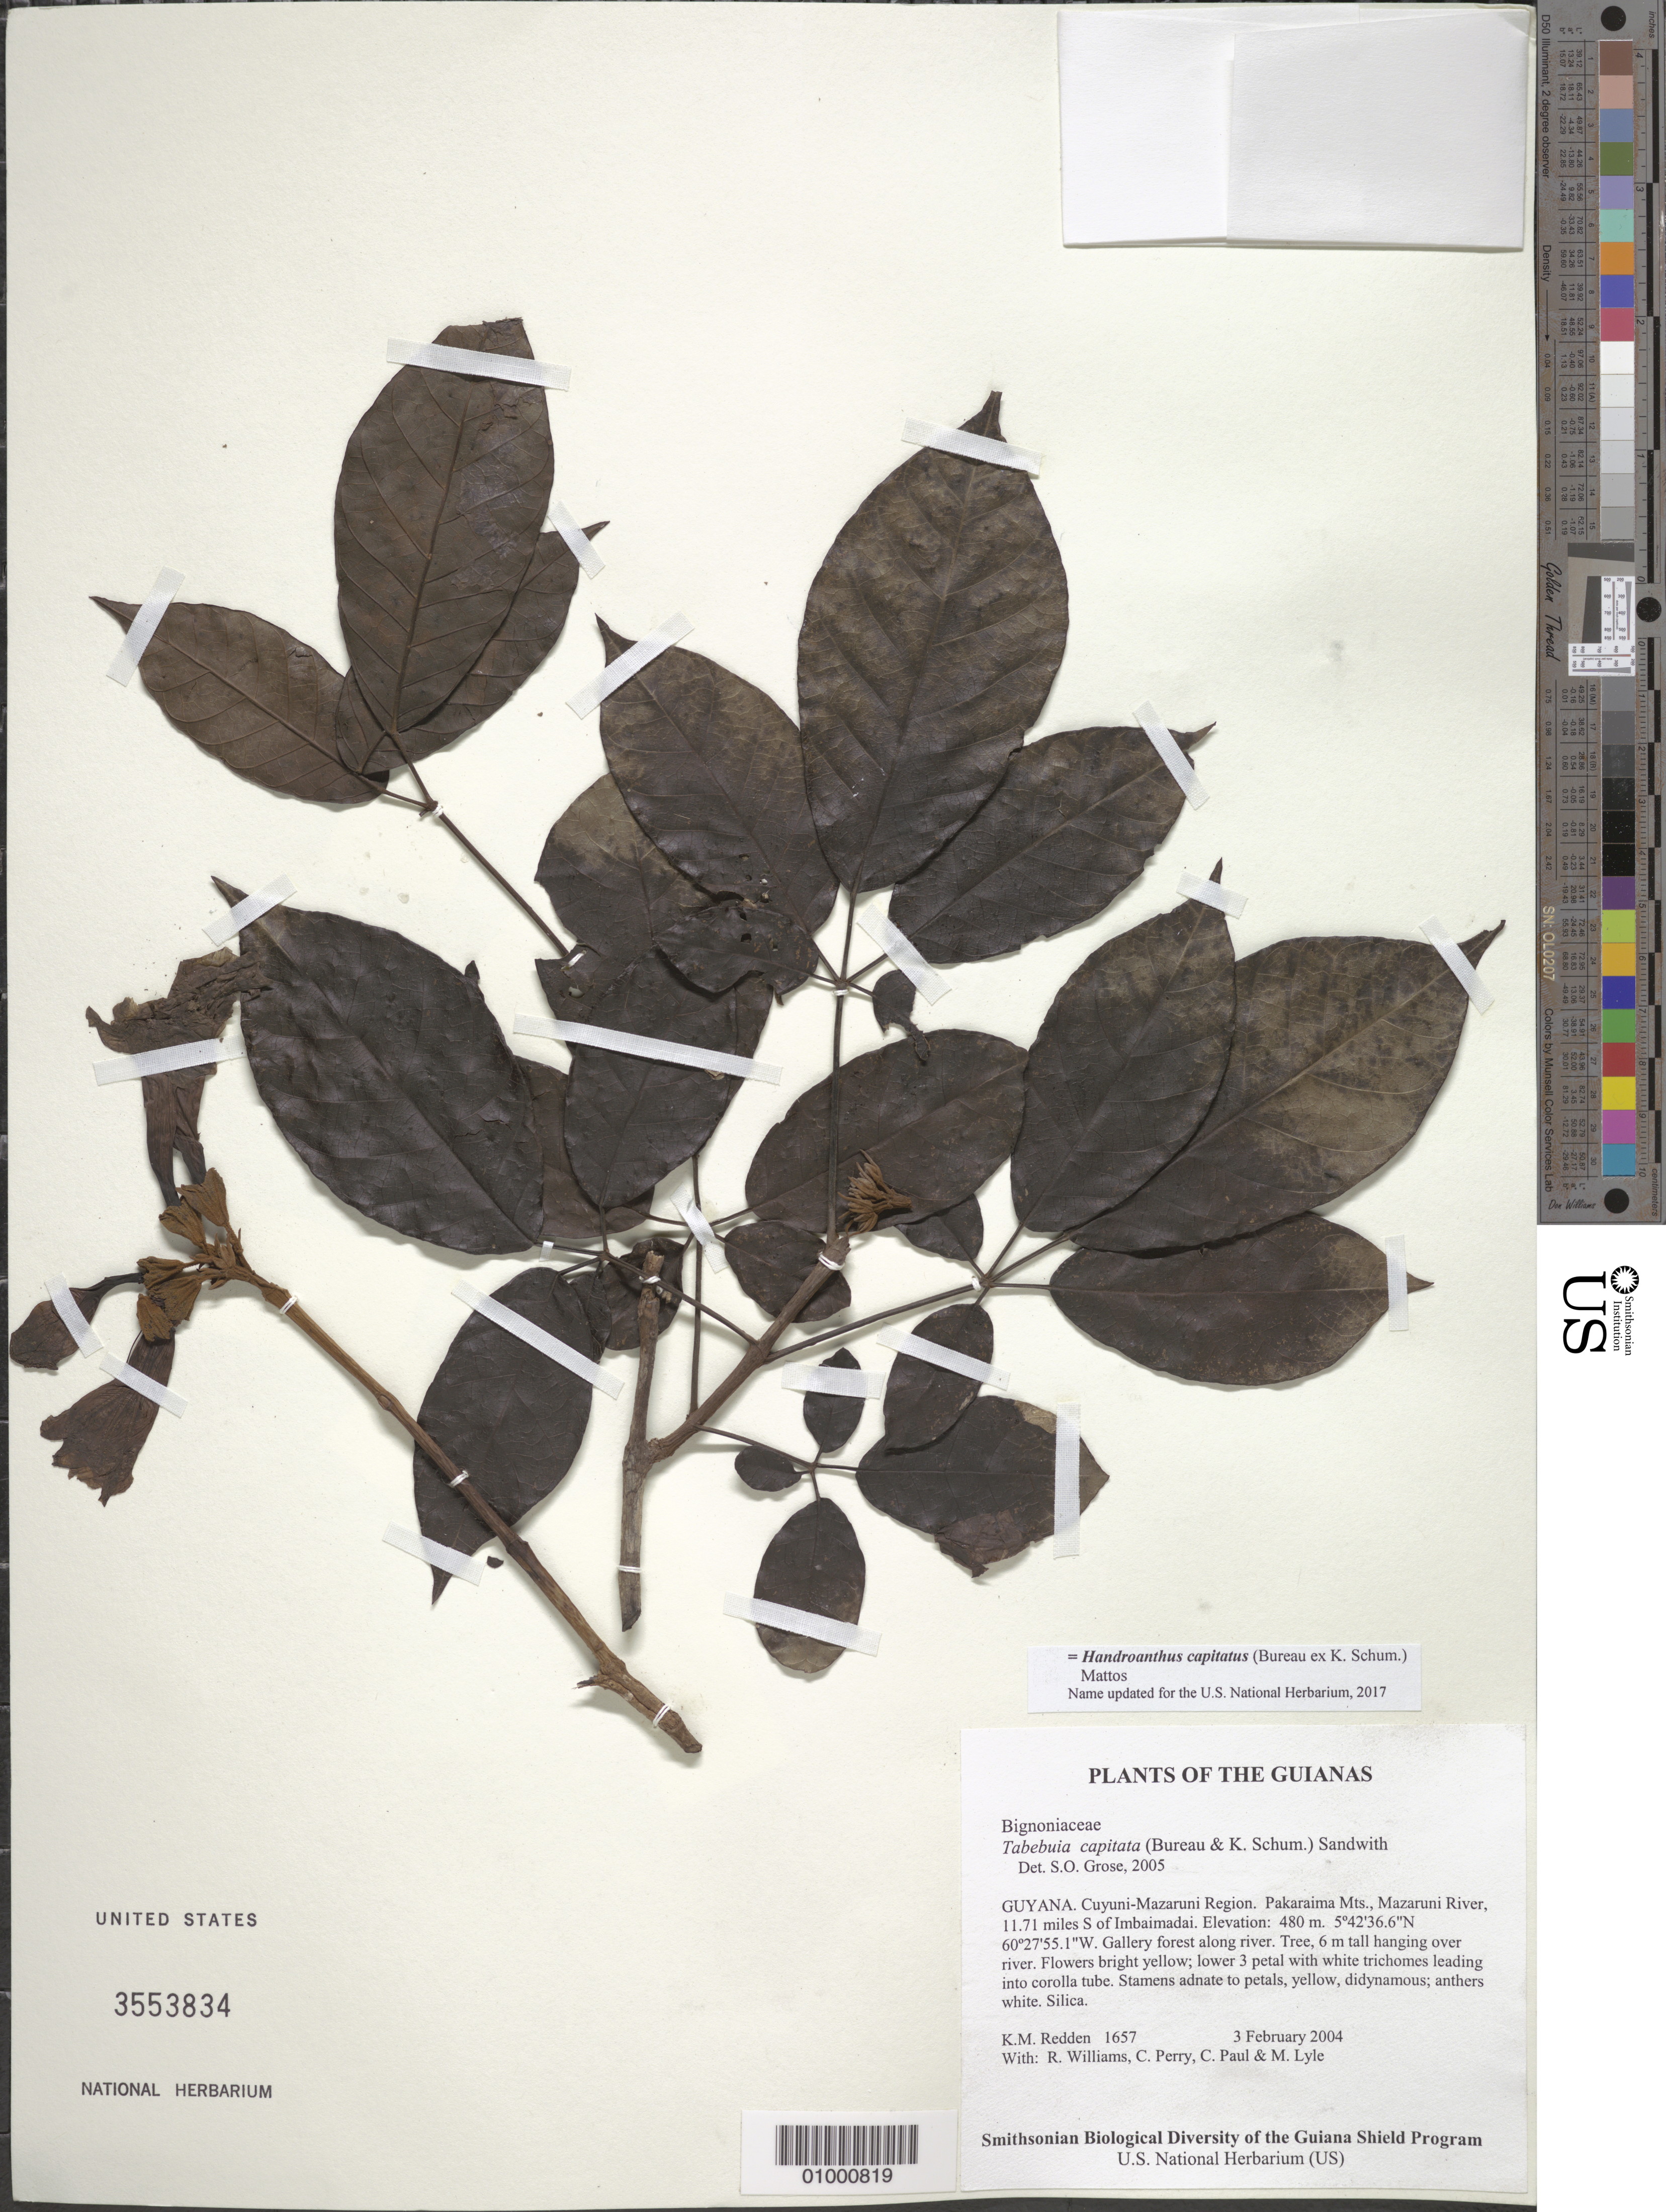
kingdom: Plantae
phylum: Tracheophyta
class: Magnoliopsida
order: Lamiales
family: Bignoniaceae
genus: Handroanthus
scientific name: Handroanthus capitatus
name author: (Bureau ex K. Schum.) Mattos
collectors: K. M. Redden, R. Williams, C. Perry, C. Paul & M. Lyle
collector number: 1657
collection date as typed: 3 February 2004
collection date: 2004-02-03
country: Guyana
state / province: Cuyuni-Mazaruni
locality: Pakaraima Mts., Mazaruni River, 11.71 miles S of Imbaimadai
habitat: Gallery forest along river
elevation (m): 480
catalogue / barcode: US 3553834